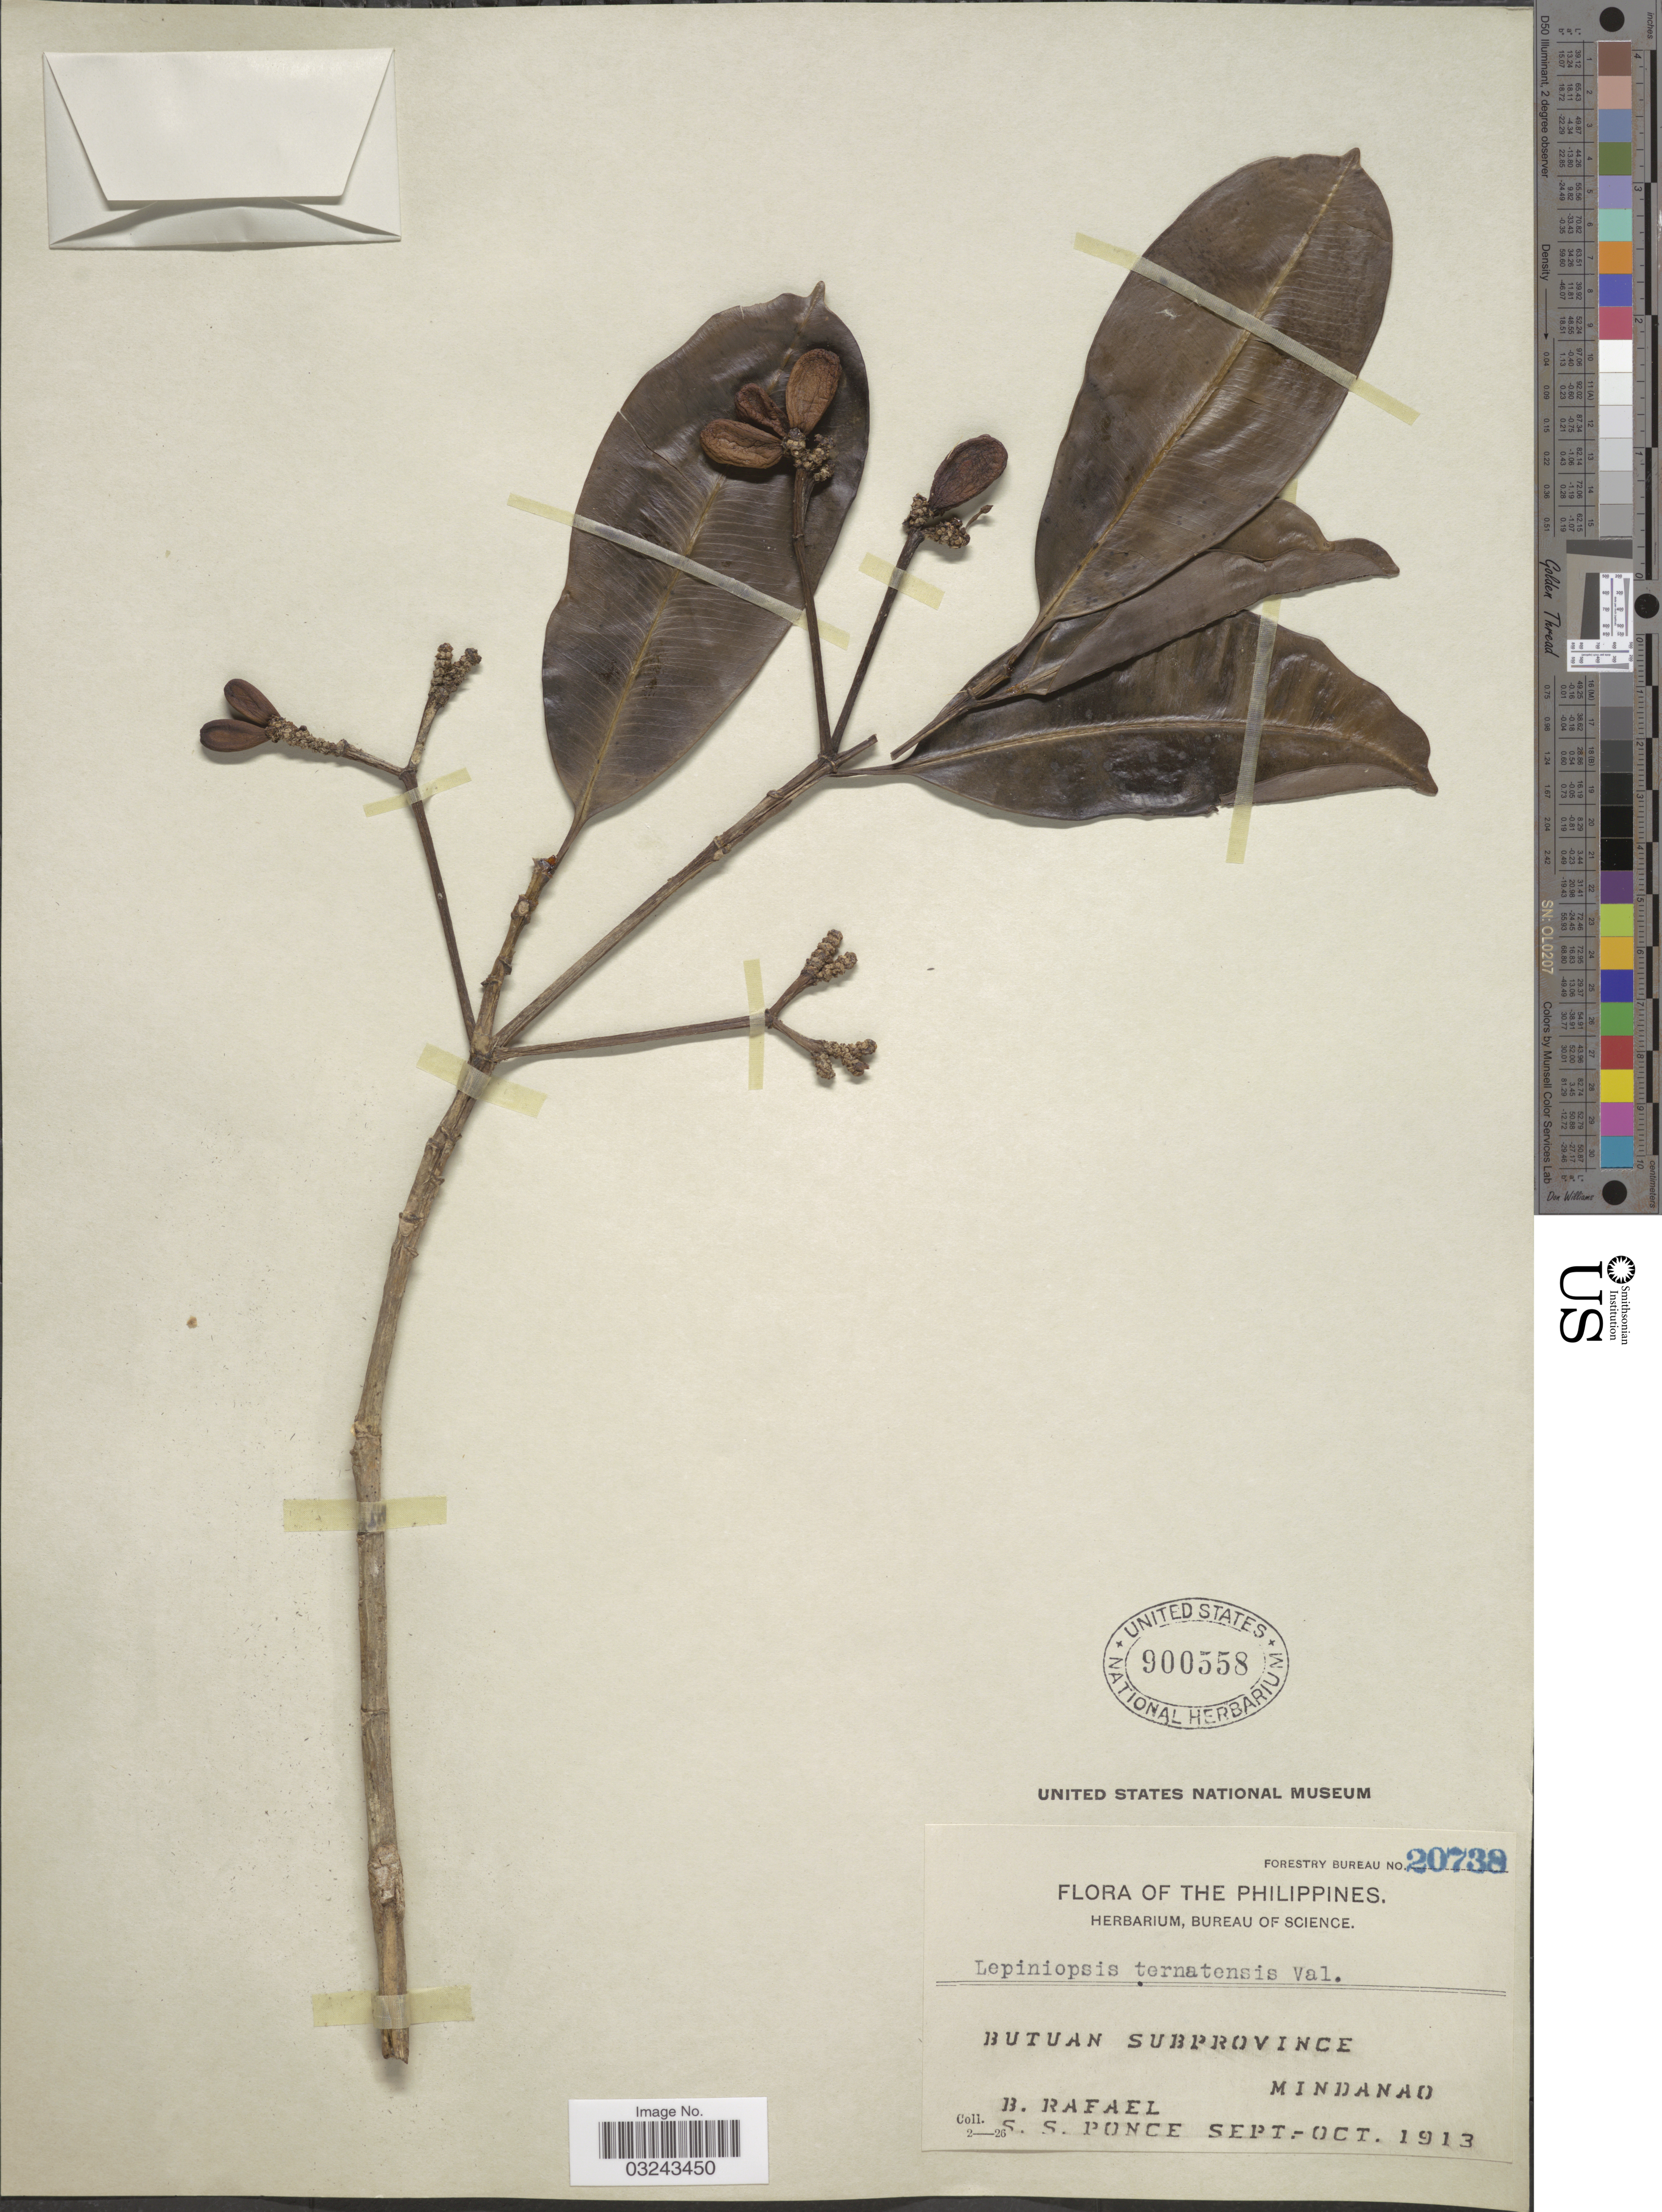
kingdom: Plantae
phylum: Tracheophyta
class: Magnoliopsida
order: Gentianales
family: Apocynaceae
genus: Lepiniopsis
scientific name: Lepiniopsis ternatensis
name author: Valeton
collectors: B. Rafael & S. Ponce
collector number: Forestry of Bureau 20738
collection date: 1913-09/1913-10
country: Philippines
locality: Butuan Subprovince, Mindanao.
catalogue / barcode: US 900558